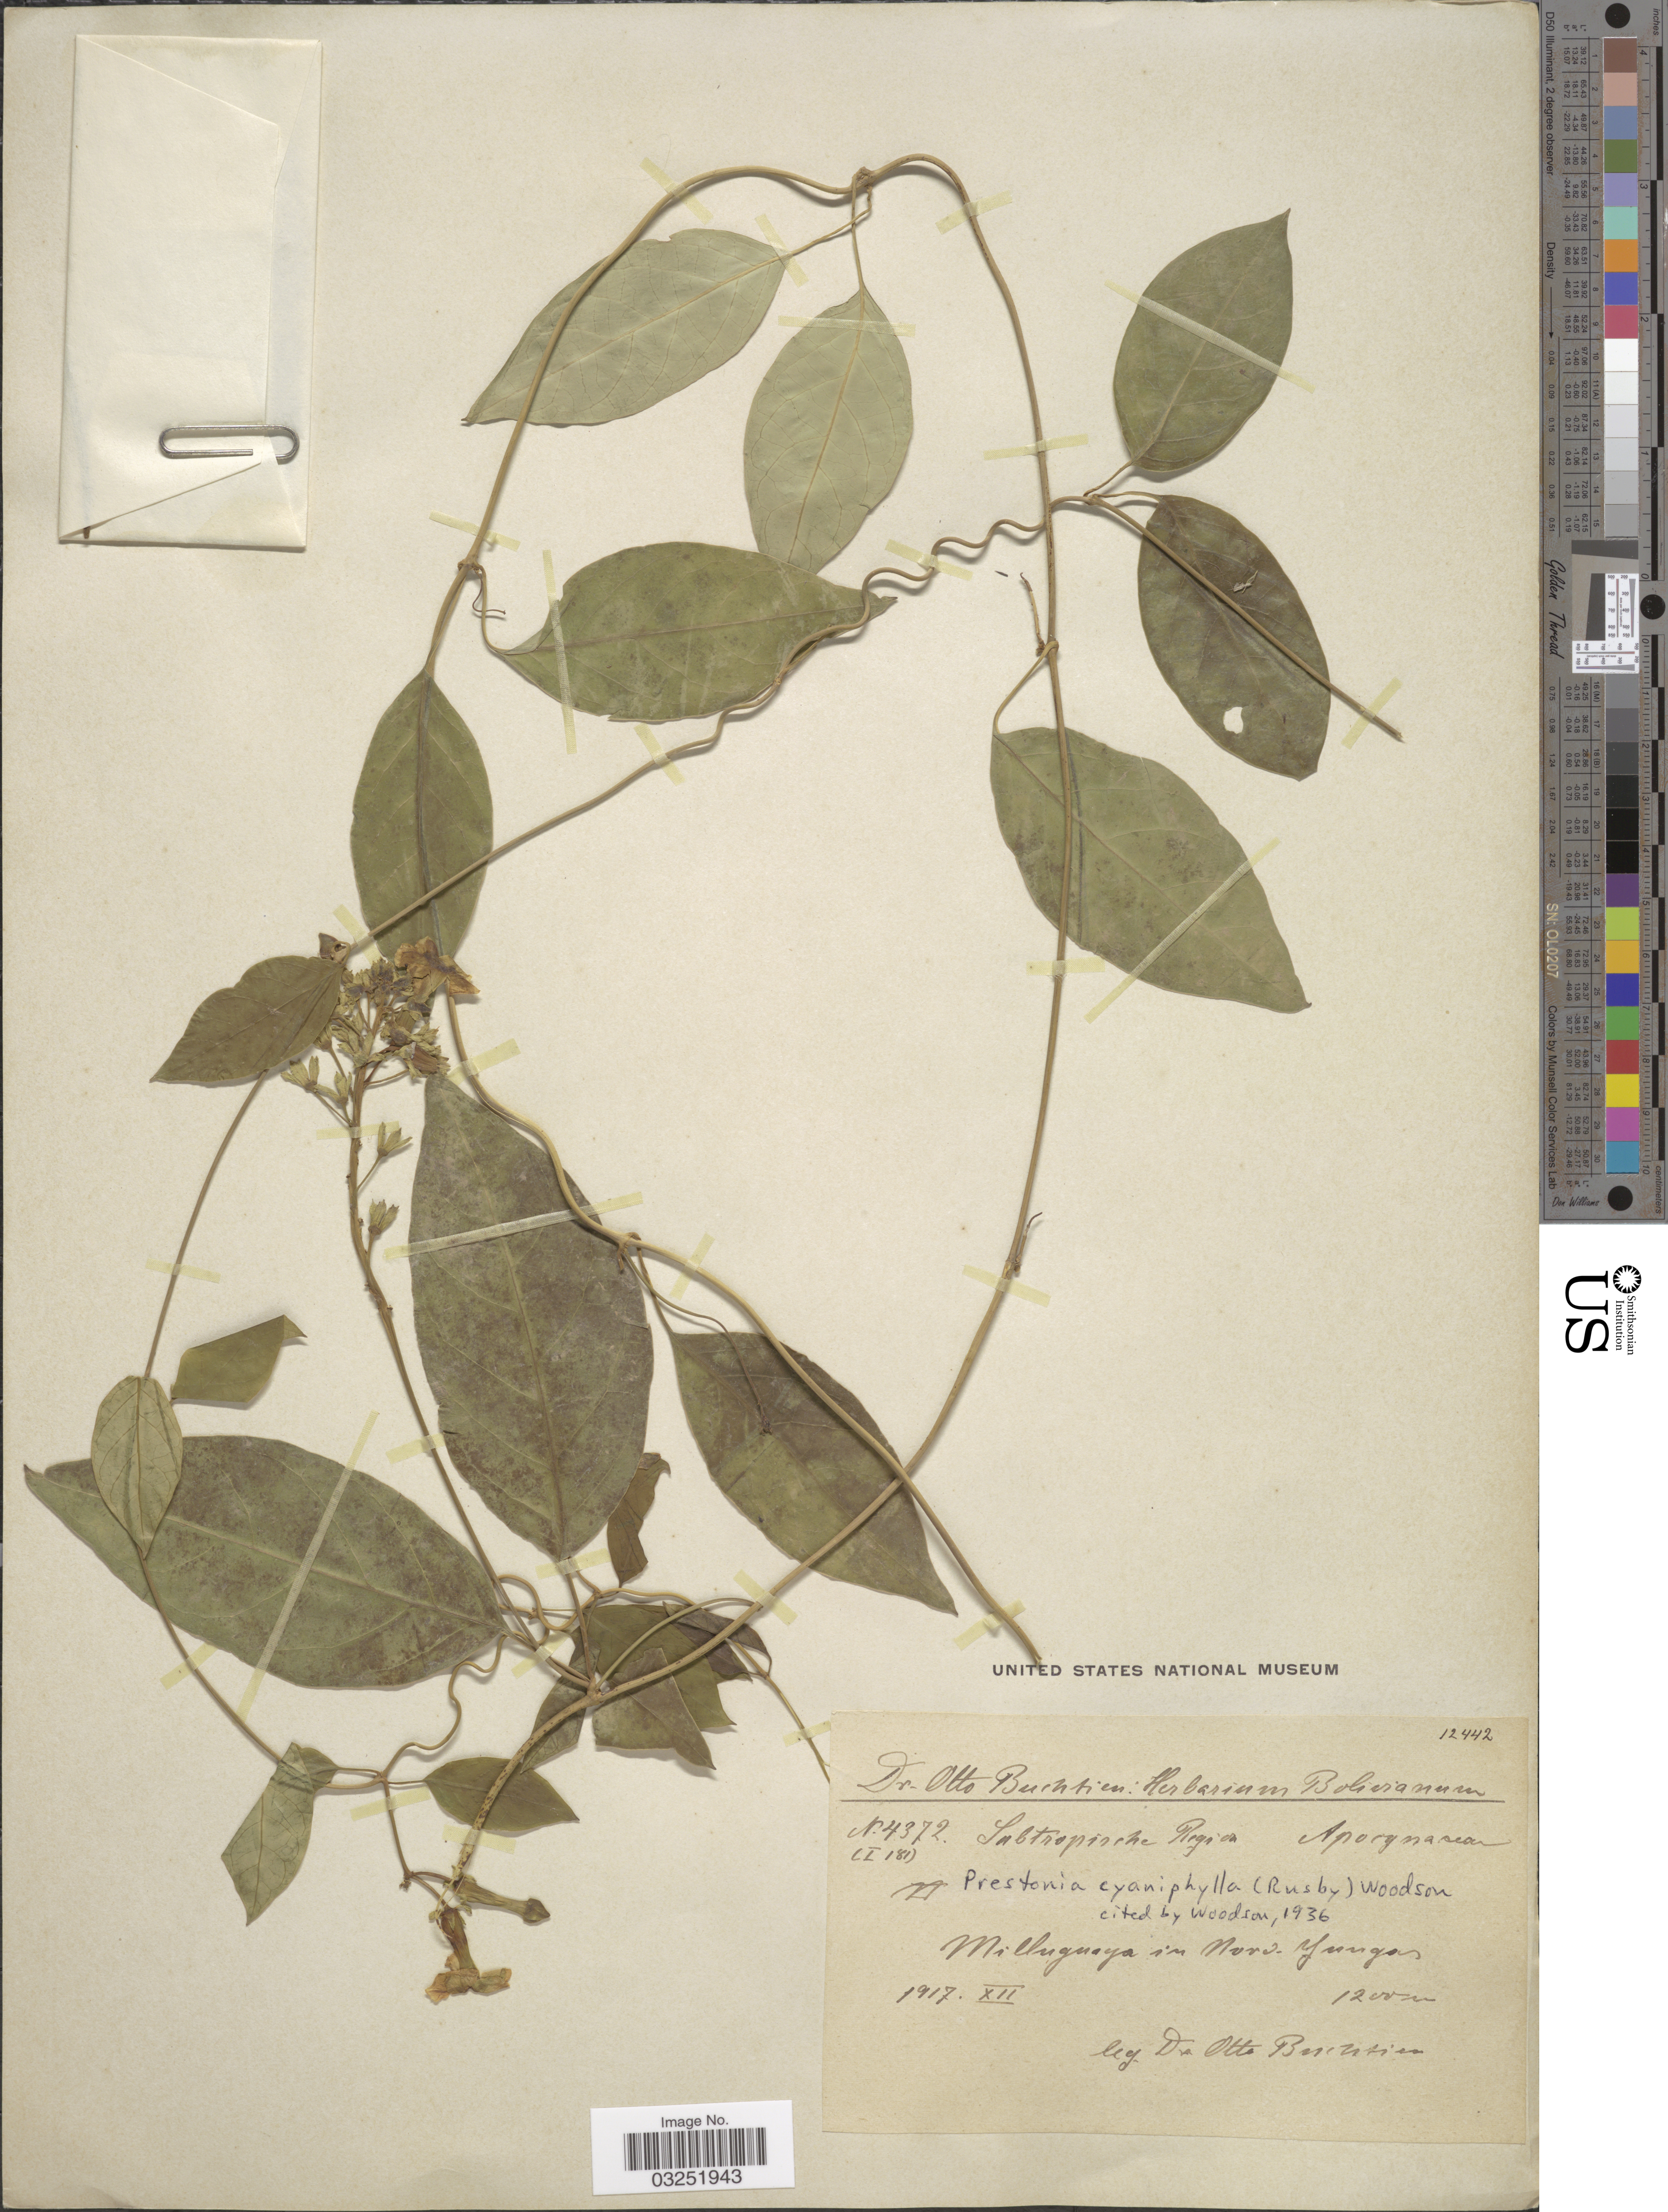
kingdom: Plantae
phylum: Tracheophyta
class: Magnoliopsida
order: Gentianales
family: Apocynaceae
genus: Prestonia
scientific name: Prestonia cyaniphylla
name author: (Rusby) Woodson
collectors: O. Buchtien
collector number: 4372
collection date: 1917-12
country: Bolivia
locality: Milluguaya in Nord - Yungas.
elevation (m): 1200